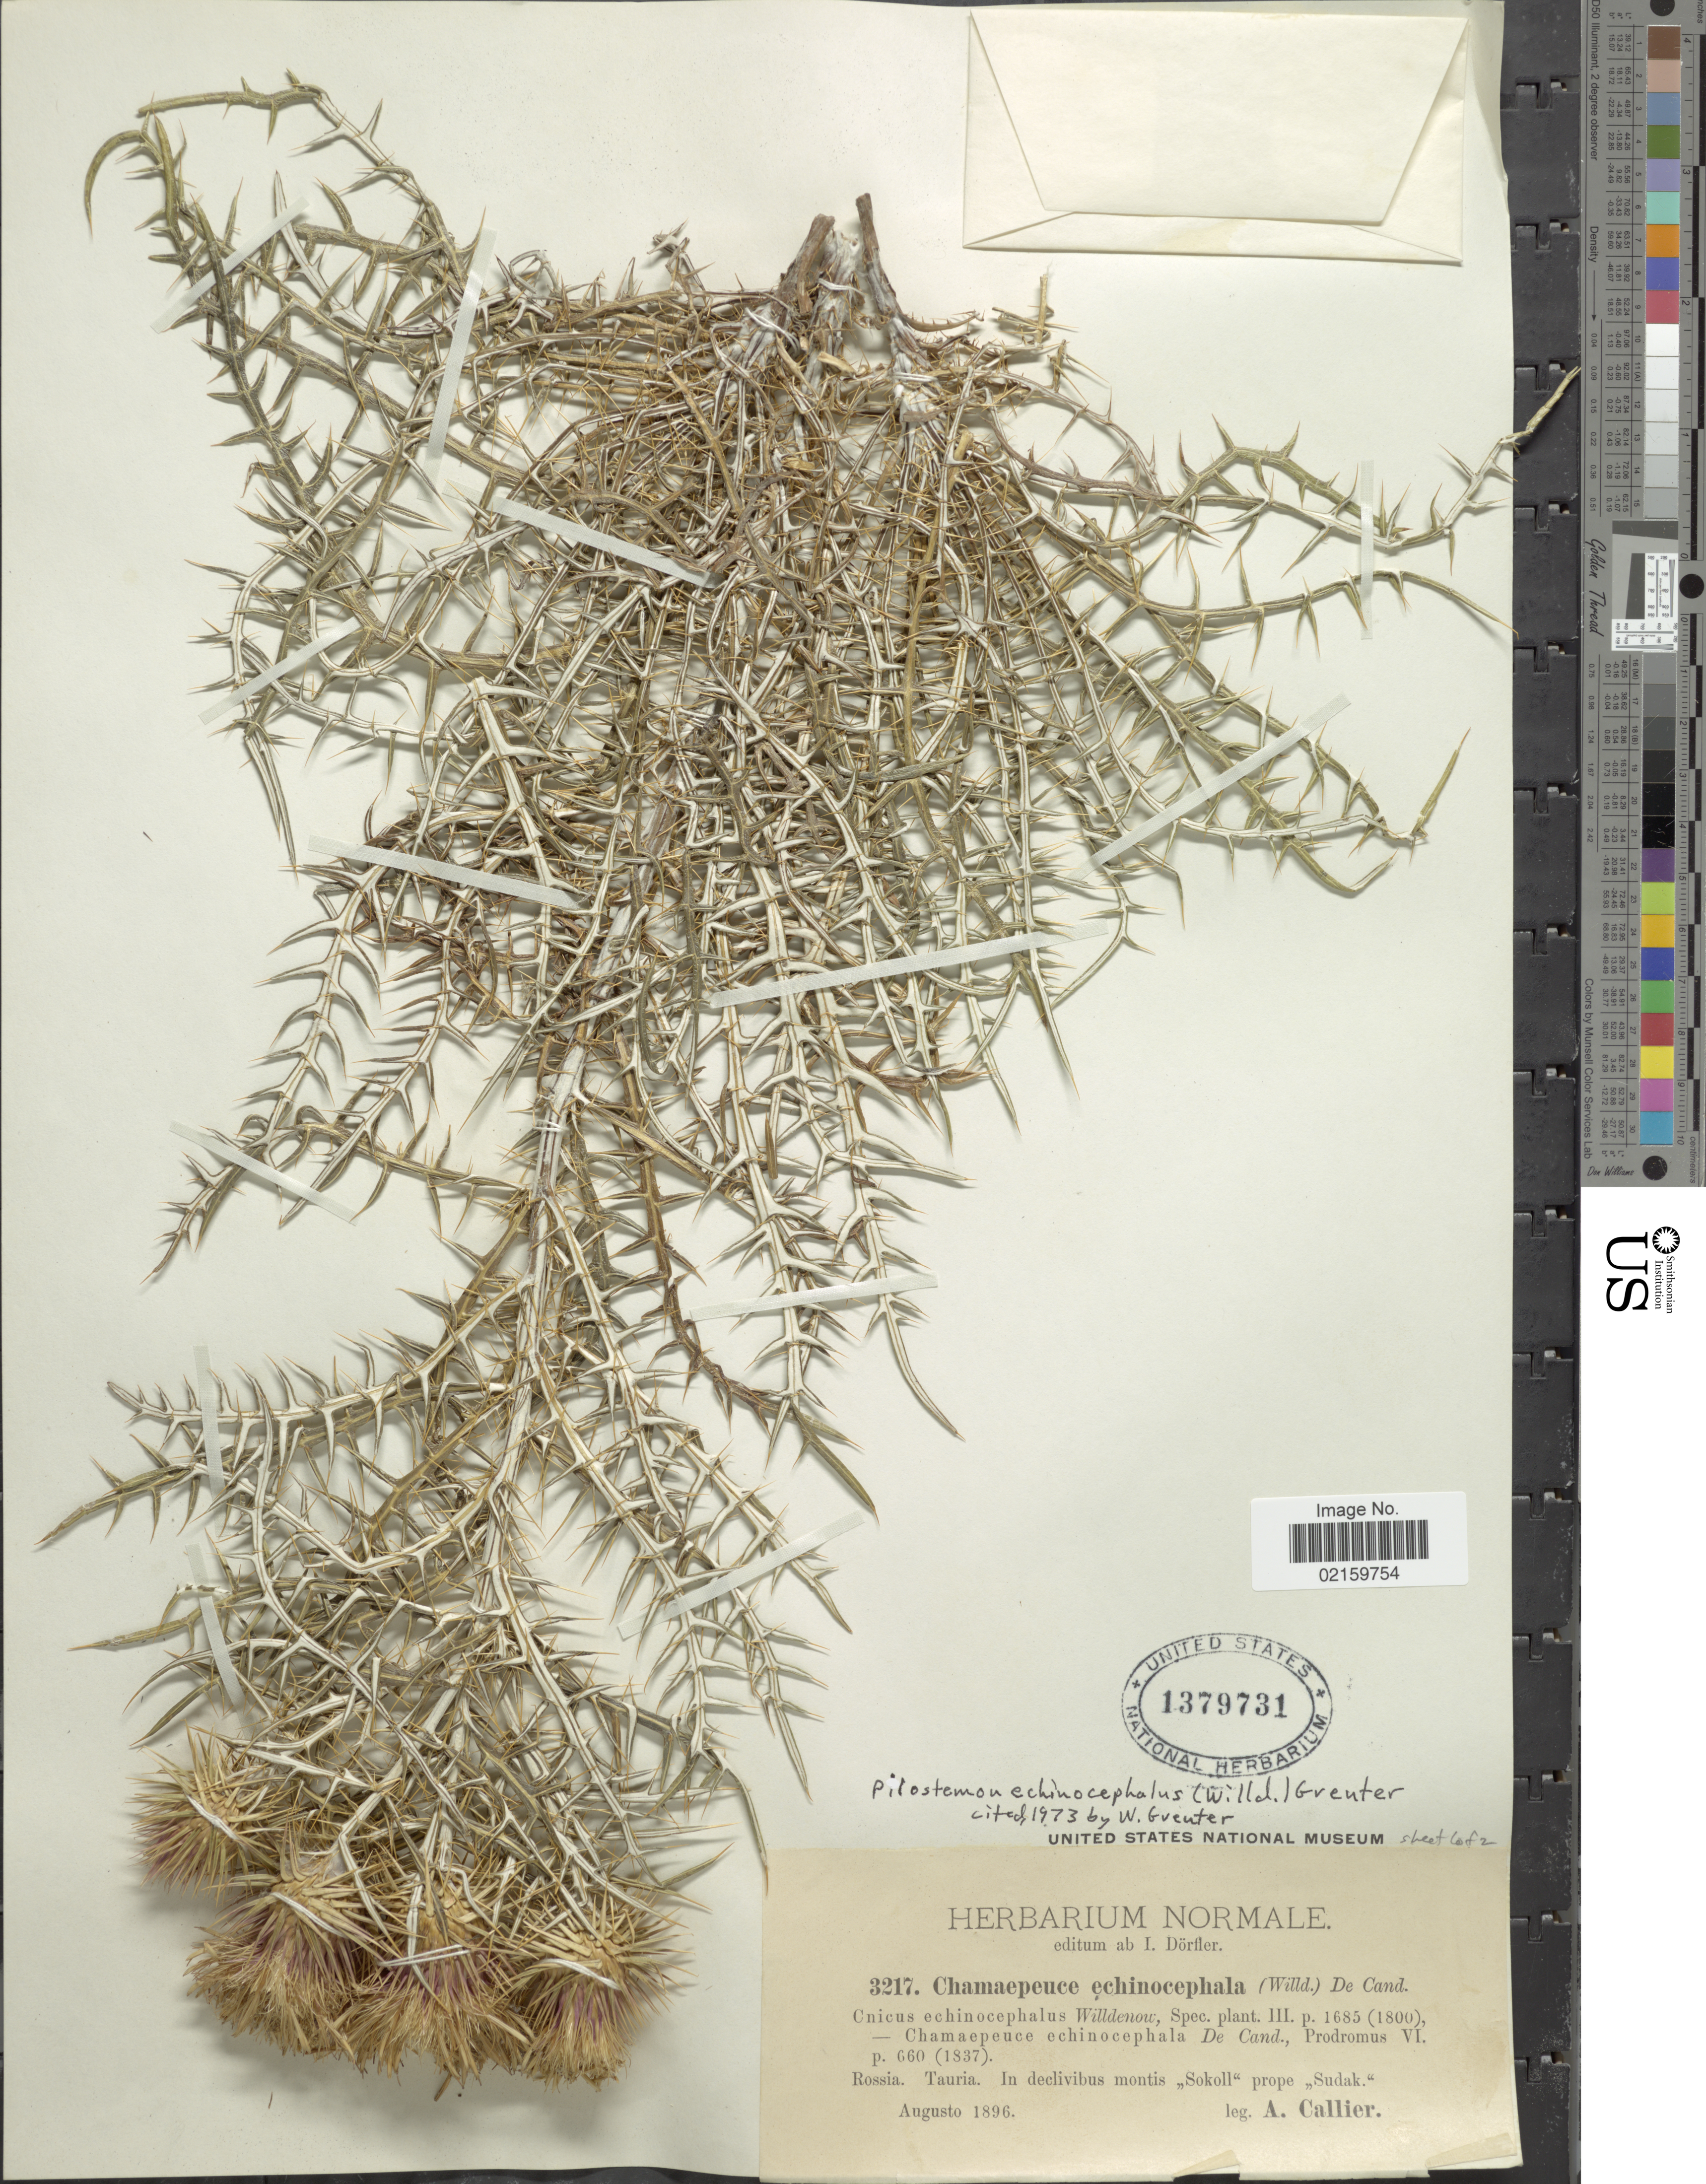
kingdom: Plantae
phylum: Tracheophyta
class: Magnoliopsida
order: Asterales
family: Asteraceae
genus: Ptilostemon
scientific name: Ptilostemon echinocephalus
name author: (Willd.) Greuter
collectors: A. Callier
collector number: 3217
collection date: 1896-08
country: Ukraine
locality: Rossia. Tauria. In declivibus montis Sokoll prope Sudak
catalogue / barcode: US 1379731